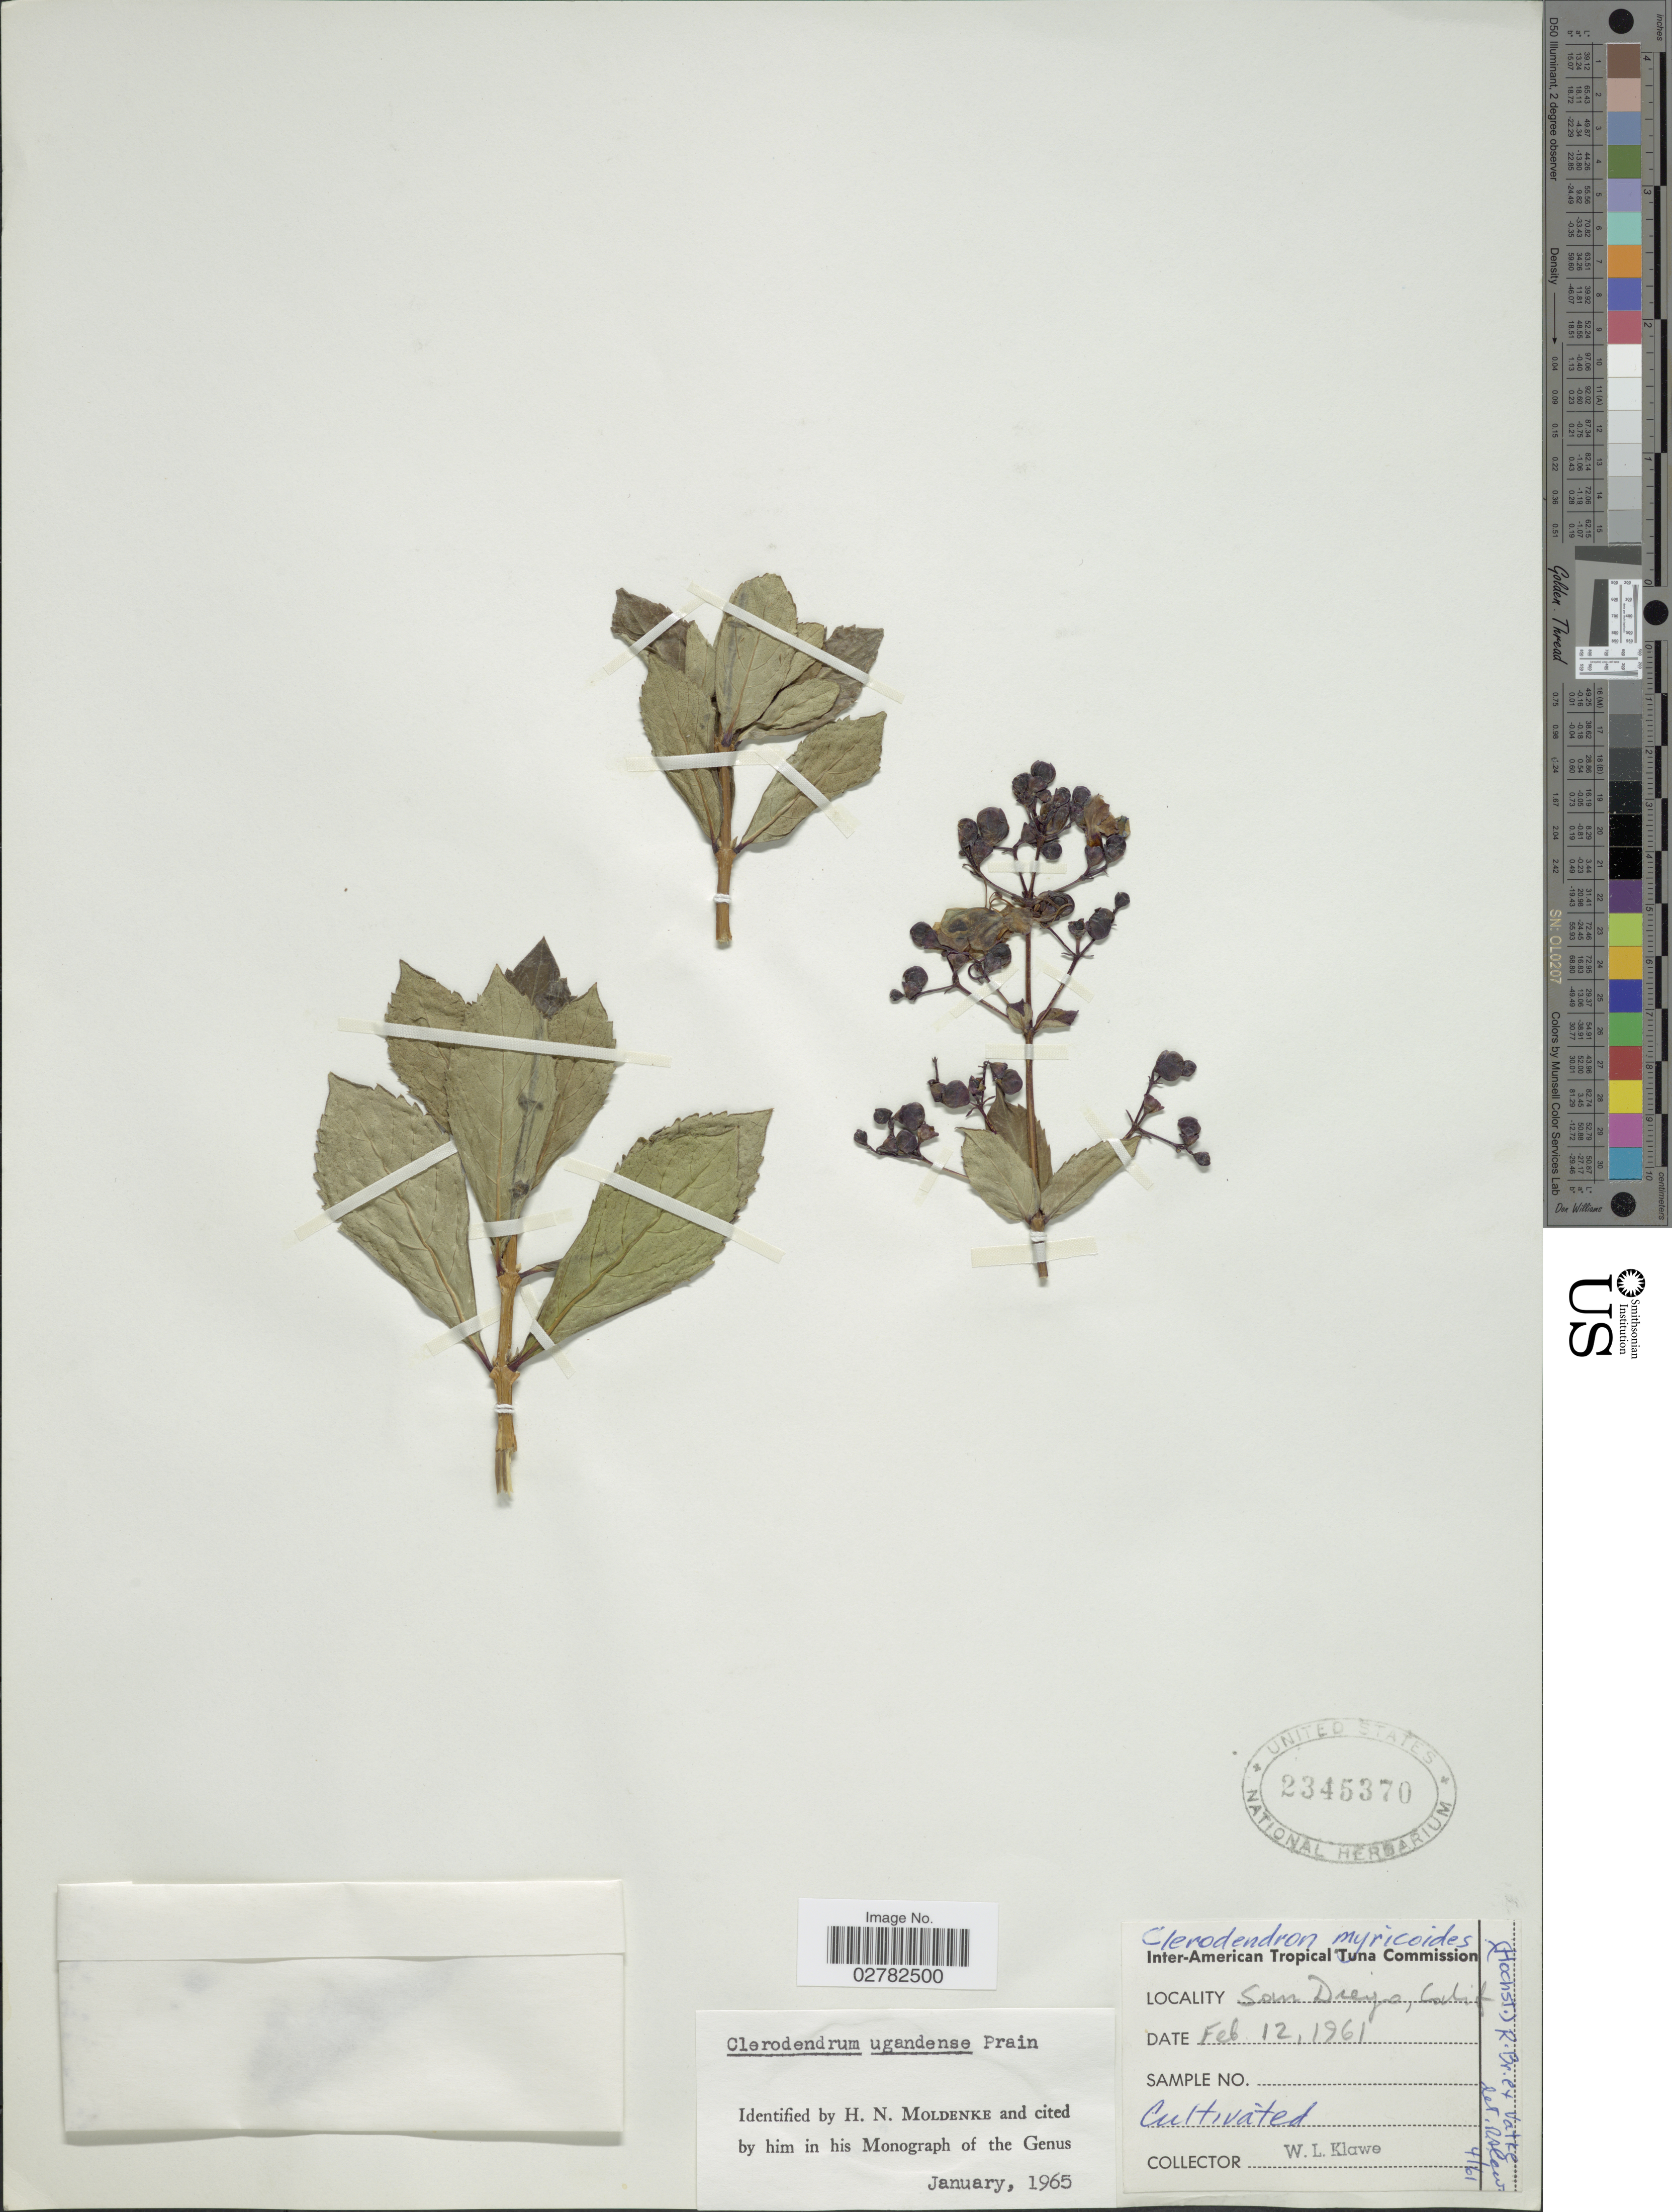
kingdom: Plantae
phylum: Tracheophyta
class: Magnoliopsida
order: Lamiales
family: Lamiaceae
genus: Clerodendrum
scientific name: Clerodendrum ugandense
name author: Prain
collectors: W. Klawe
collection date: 1961-02-12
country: United States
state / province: California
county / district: San Diego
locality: San Diego.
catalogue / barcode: US 2345370